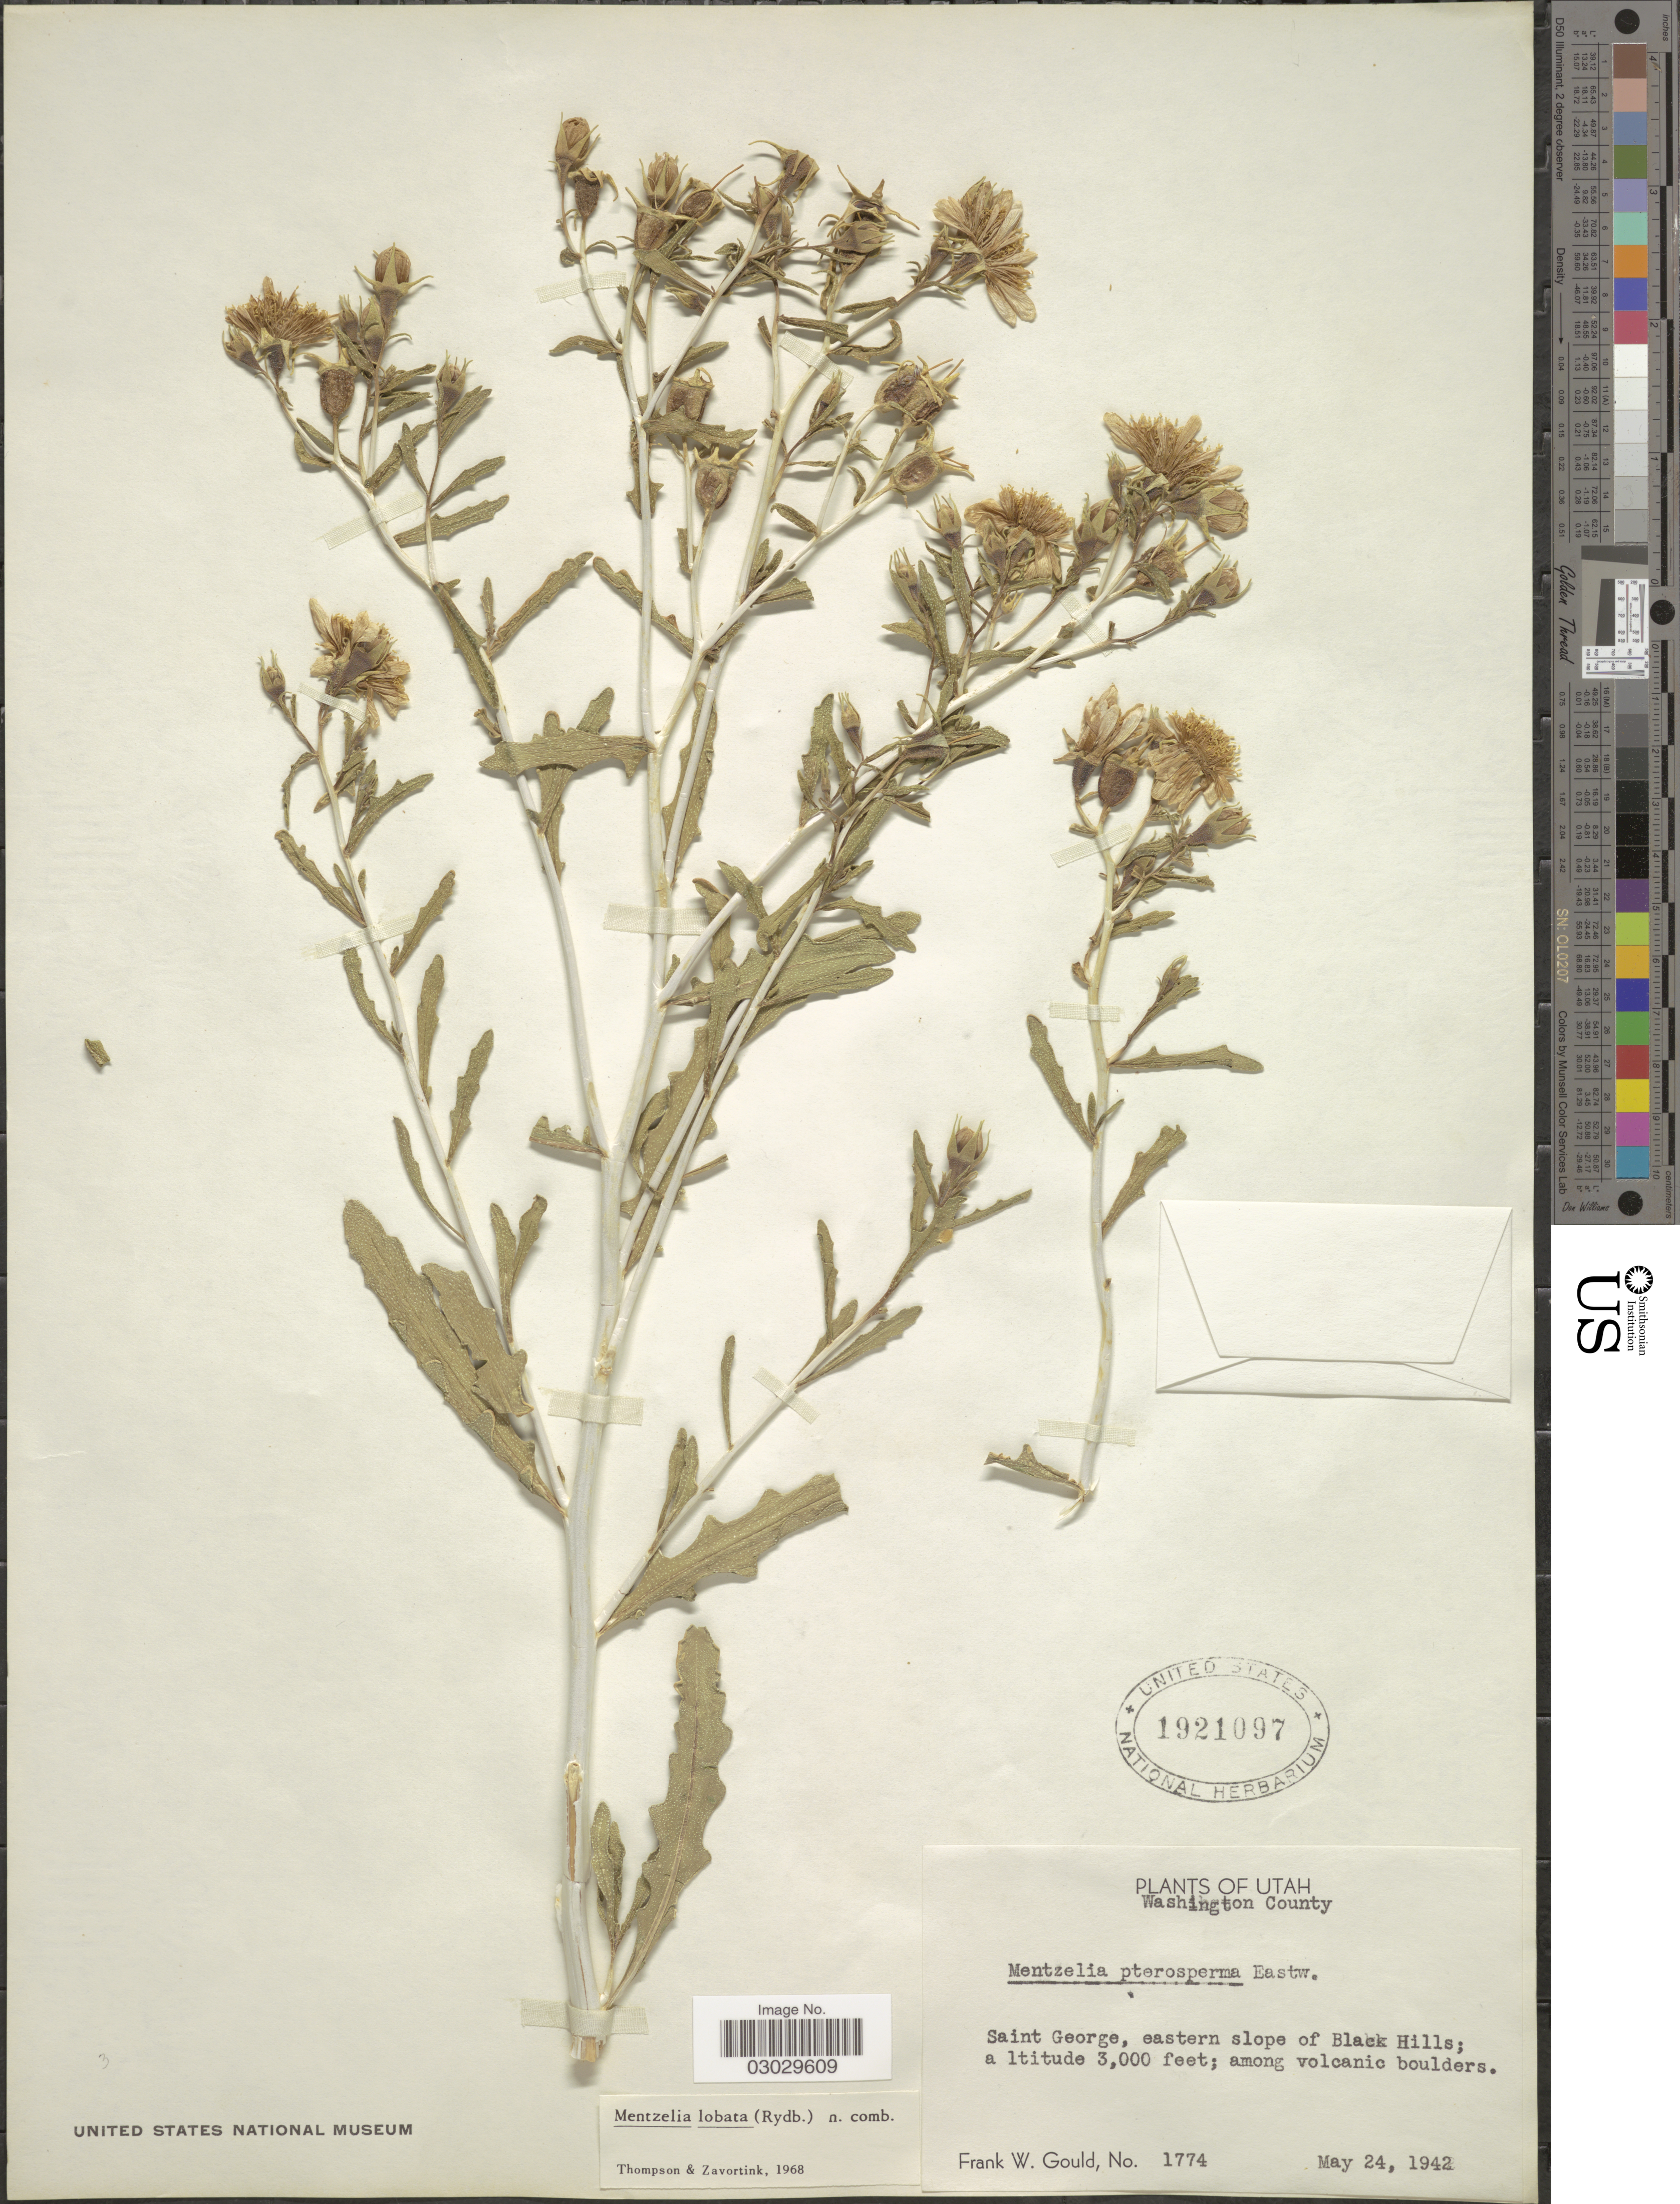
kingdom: Plantae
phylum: Tracheophyta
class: Magnoliopsida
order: Cornales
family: Loasaceae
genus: Mentzelia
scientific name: Mentzelia integra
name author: (M.E. Jones) Tidestr.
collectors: F. W. Gould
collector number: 1774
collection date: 1942-05-24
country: United States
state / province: Utah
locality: Washington County. Saint George, eastern slope of Black Hills.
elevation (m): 914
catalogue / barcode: US 1921097